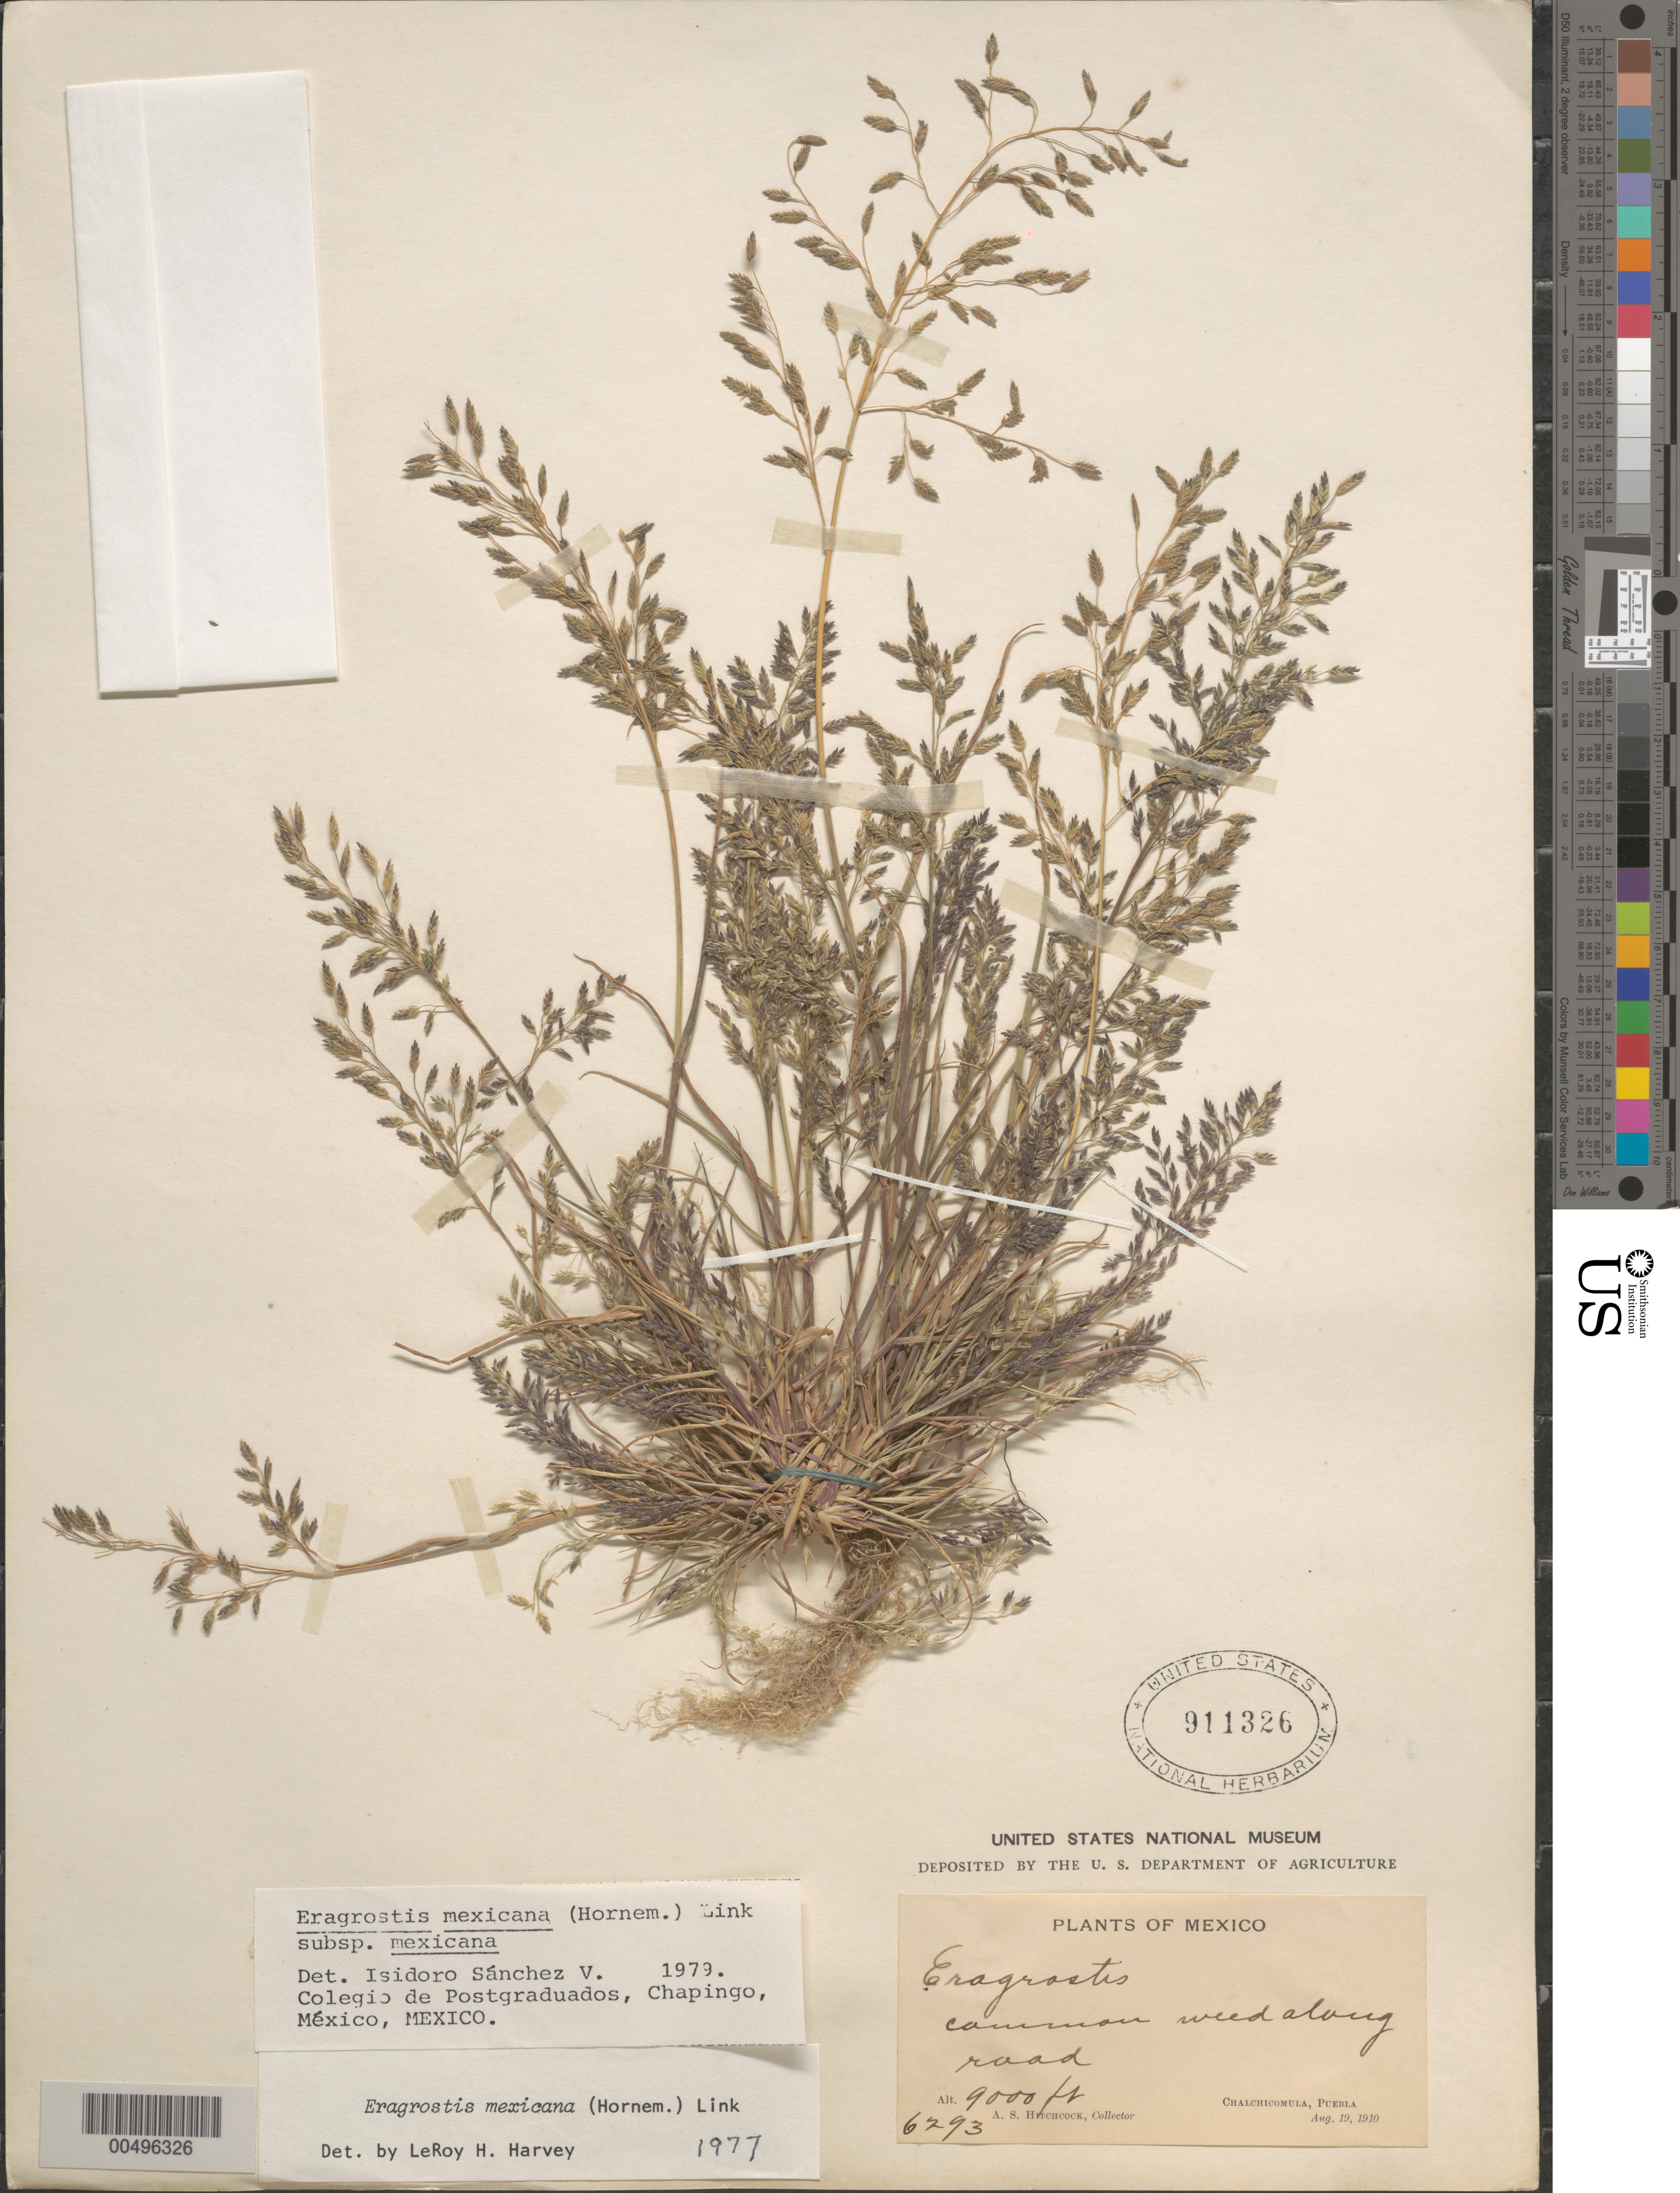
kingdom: Plantae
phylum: Tracheophyta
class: Liliopsida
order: Poales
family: Poaceae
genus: Eragrostis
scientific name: Eragrostis mexicana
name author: (Hornem.) Link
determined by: Sánchez Vega, I. M.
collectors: A. S. Hitchcock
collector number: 6293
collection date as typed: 19 Aug 1910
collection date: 1910-08-19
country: Mexico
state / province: Puebla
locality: Chalchicomula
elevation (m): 2743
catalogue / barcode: US 911326